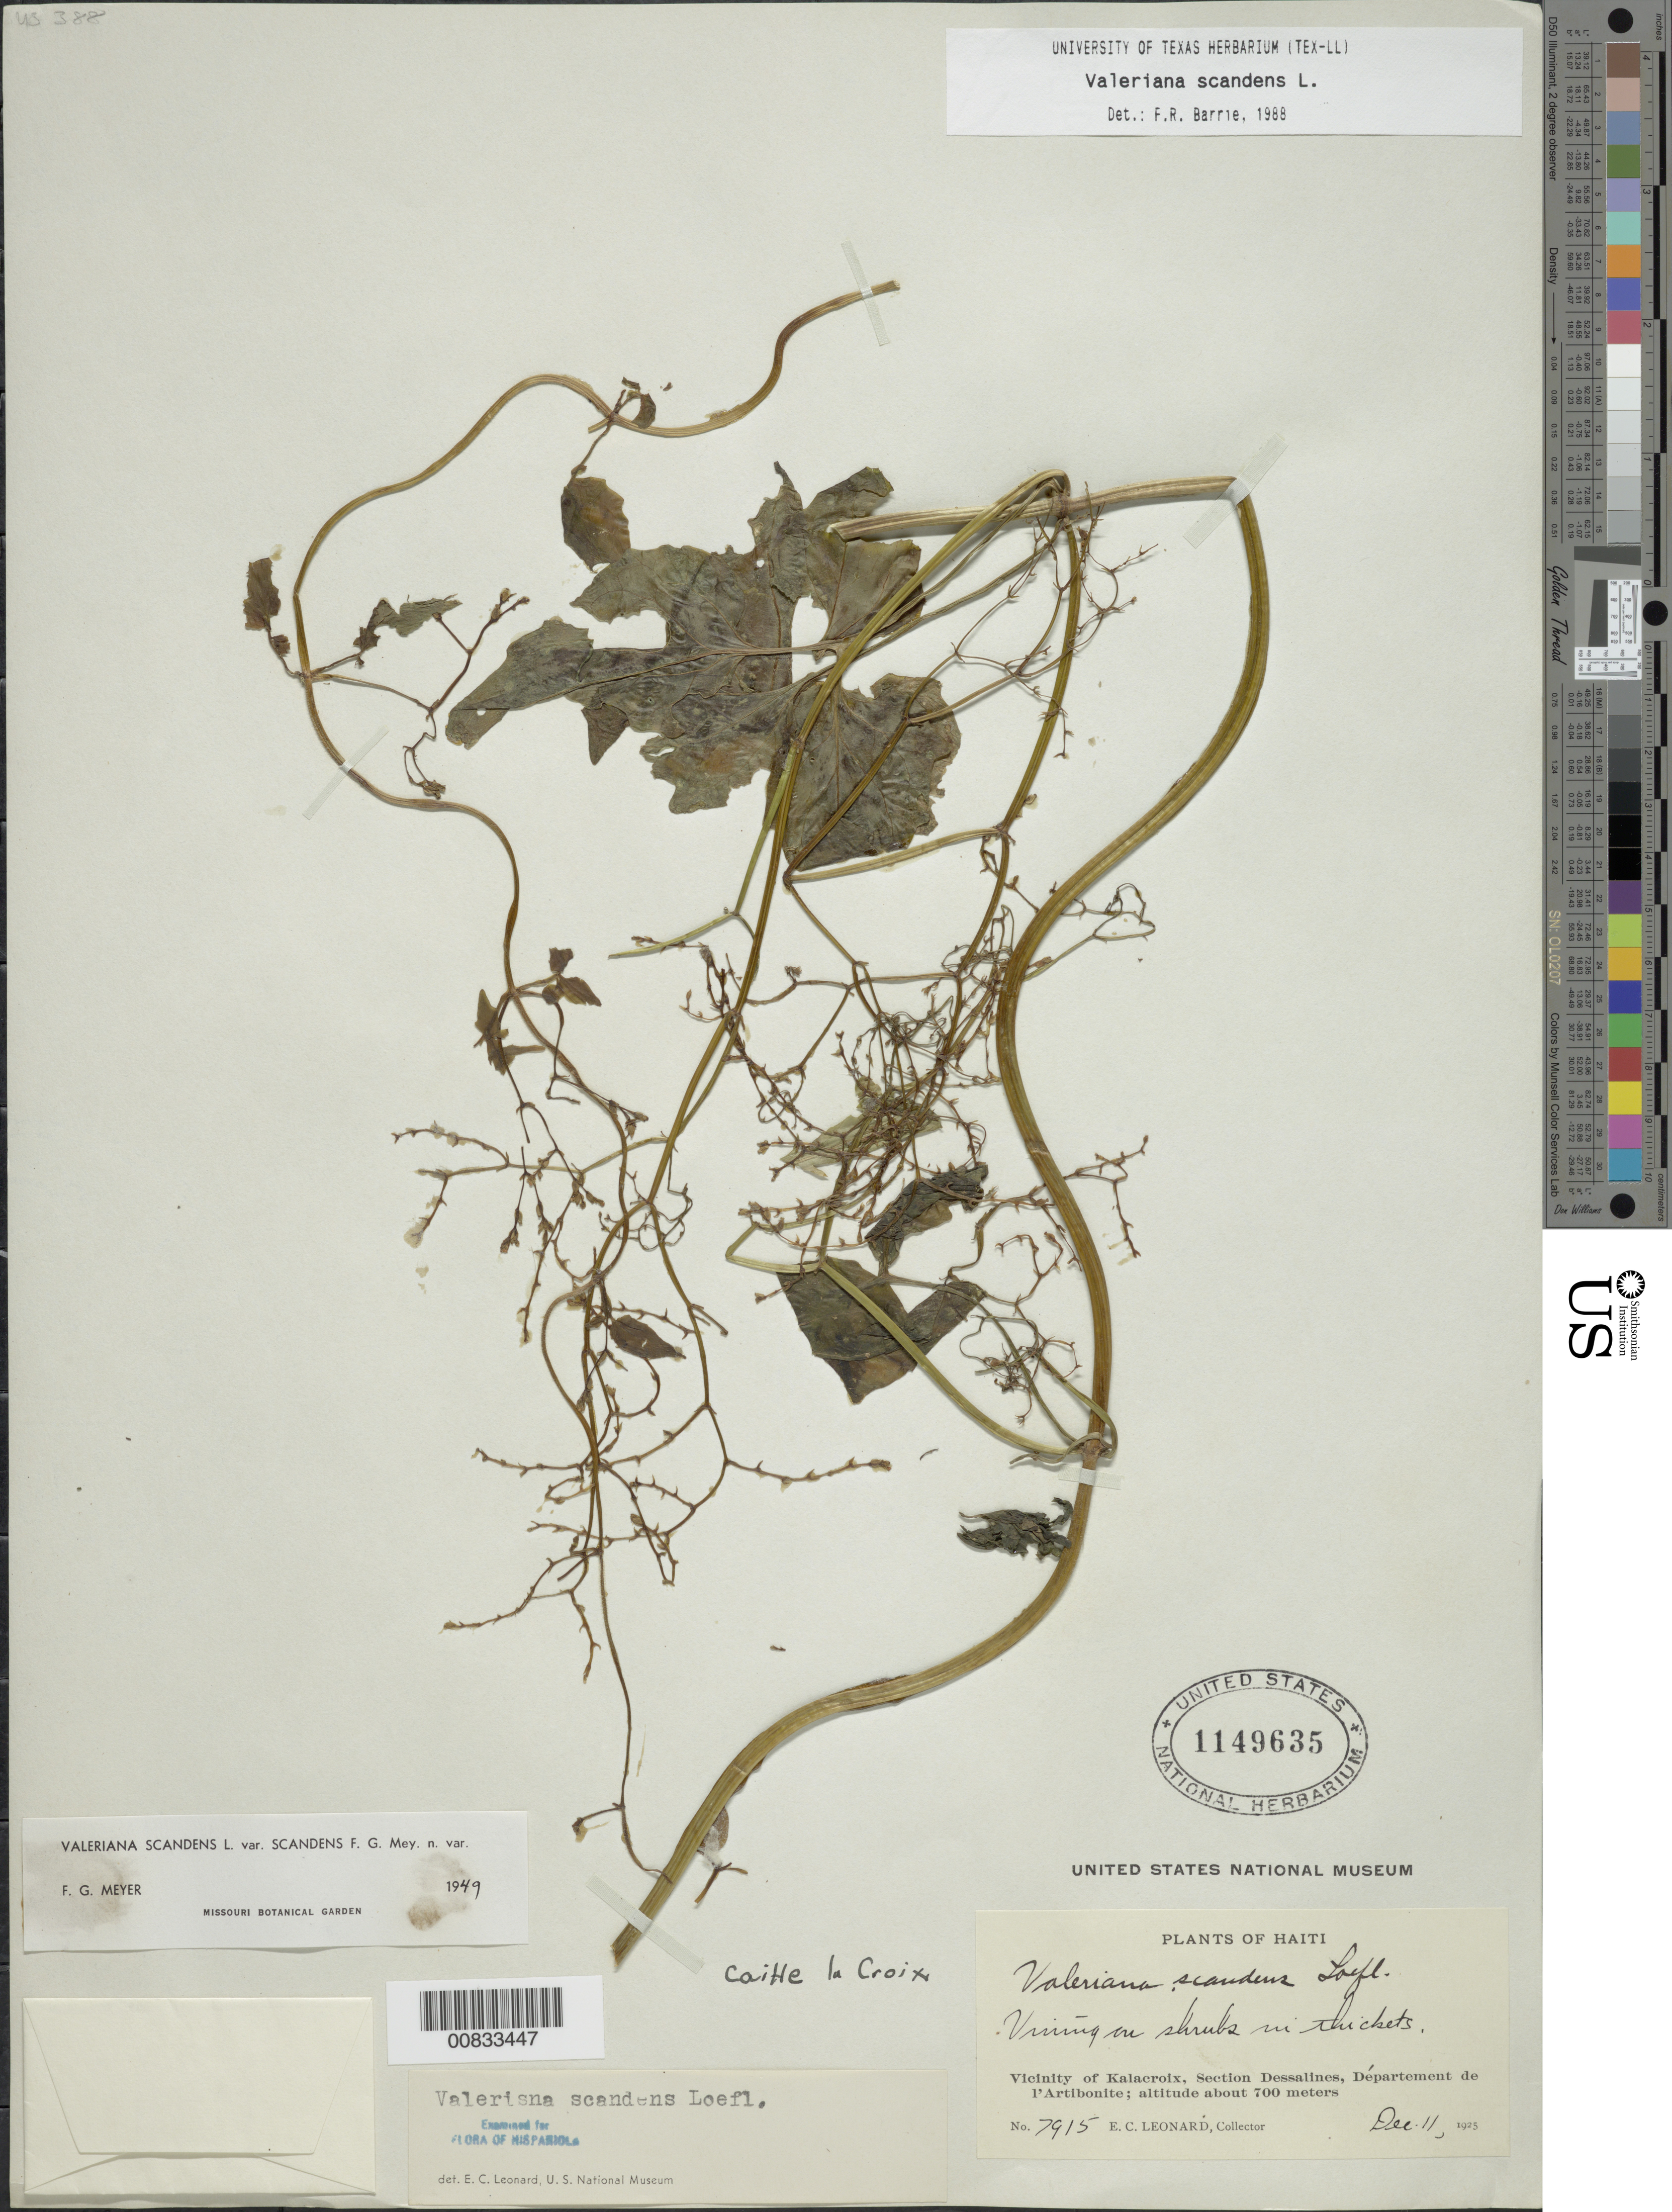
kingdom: Plantae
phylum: Tracheophyta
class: Magnoliopsida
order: Dipsacales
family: Caprifoliaceae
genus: Valeriana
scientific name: Valeriana domingensis x V. scandens L.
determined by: Barrie, F. R.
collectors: E. C. Leonard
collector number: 7915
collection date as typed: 11 Dec 1925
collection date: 1925-12-11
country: Haiti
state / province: Artibonite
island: Hispaniola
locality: Vicinity of Kalacroix, Section Dessalines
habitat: On shrubs in thickets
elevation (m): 700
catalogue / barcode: US 1149635